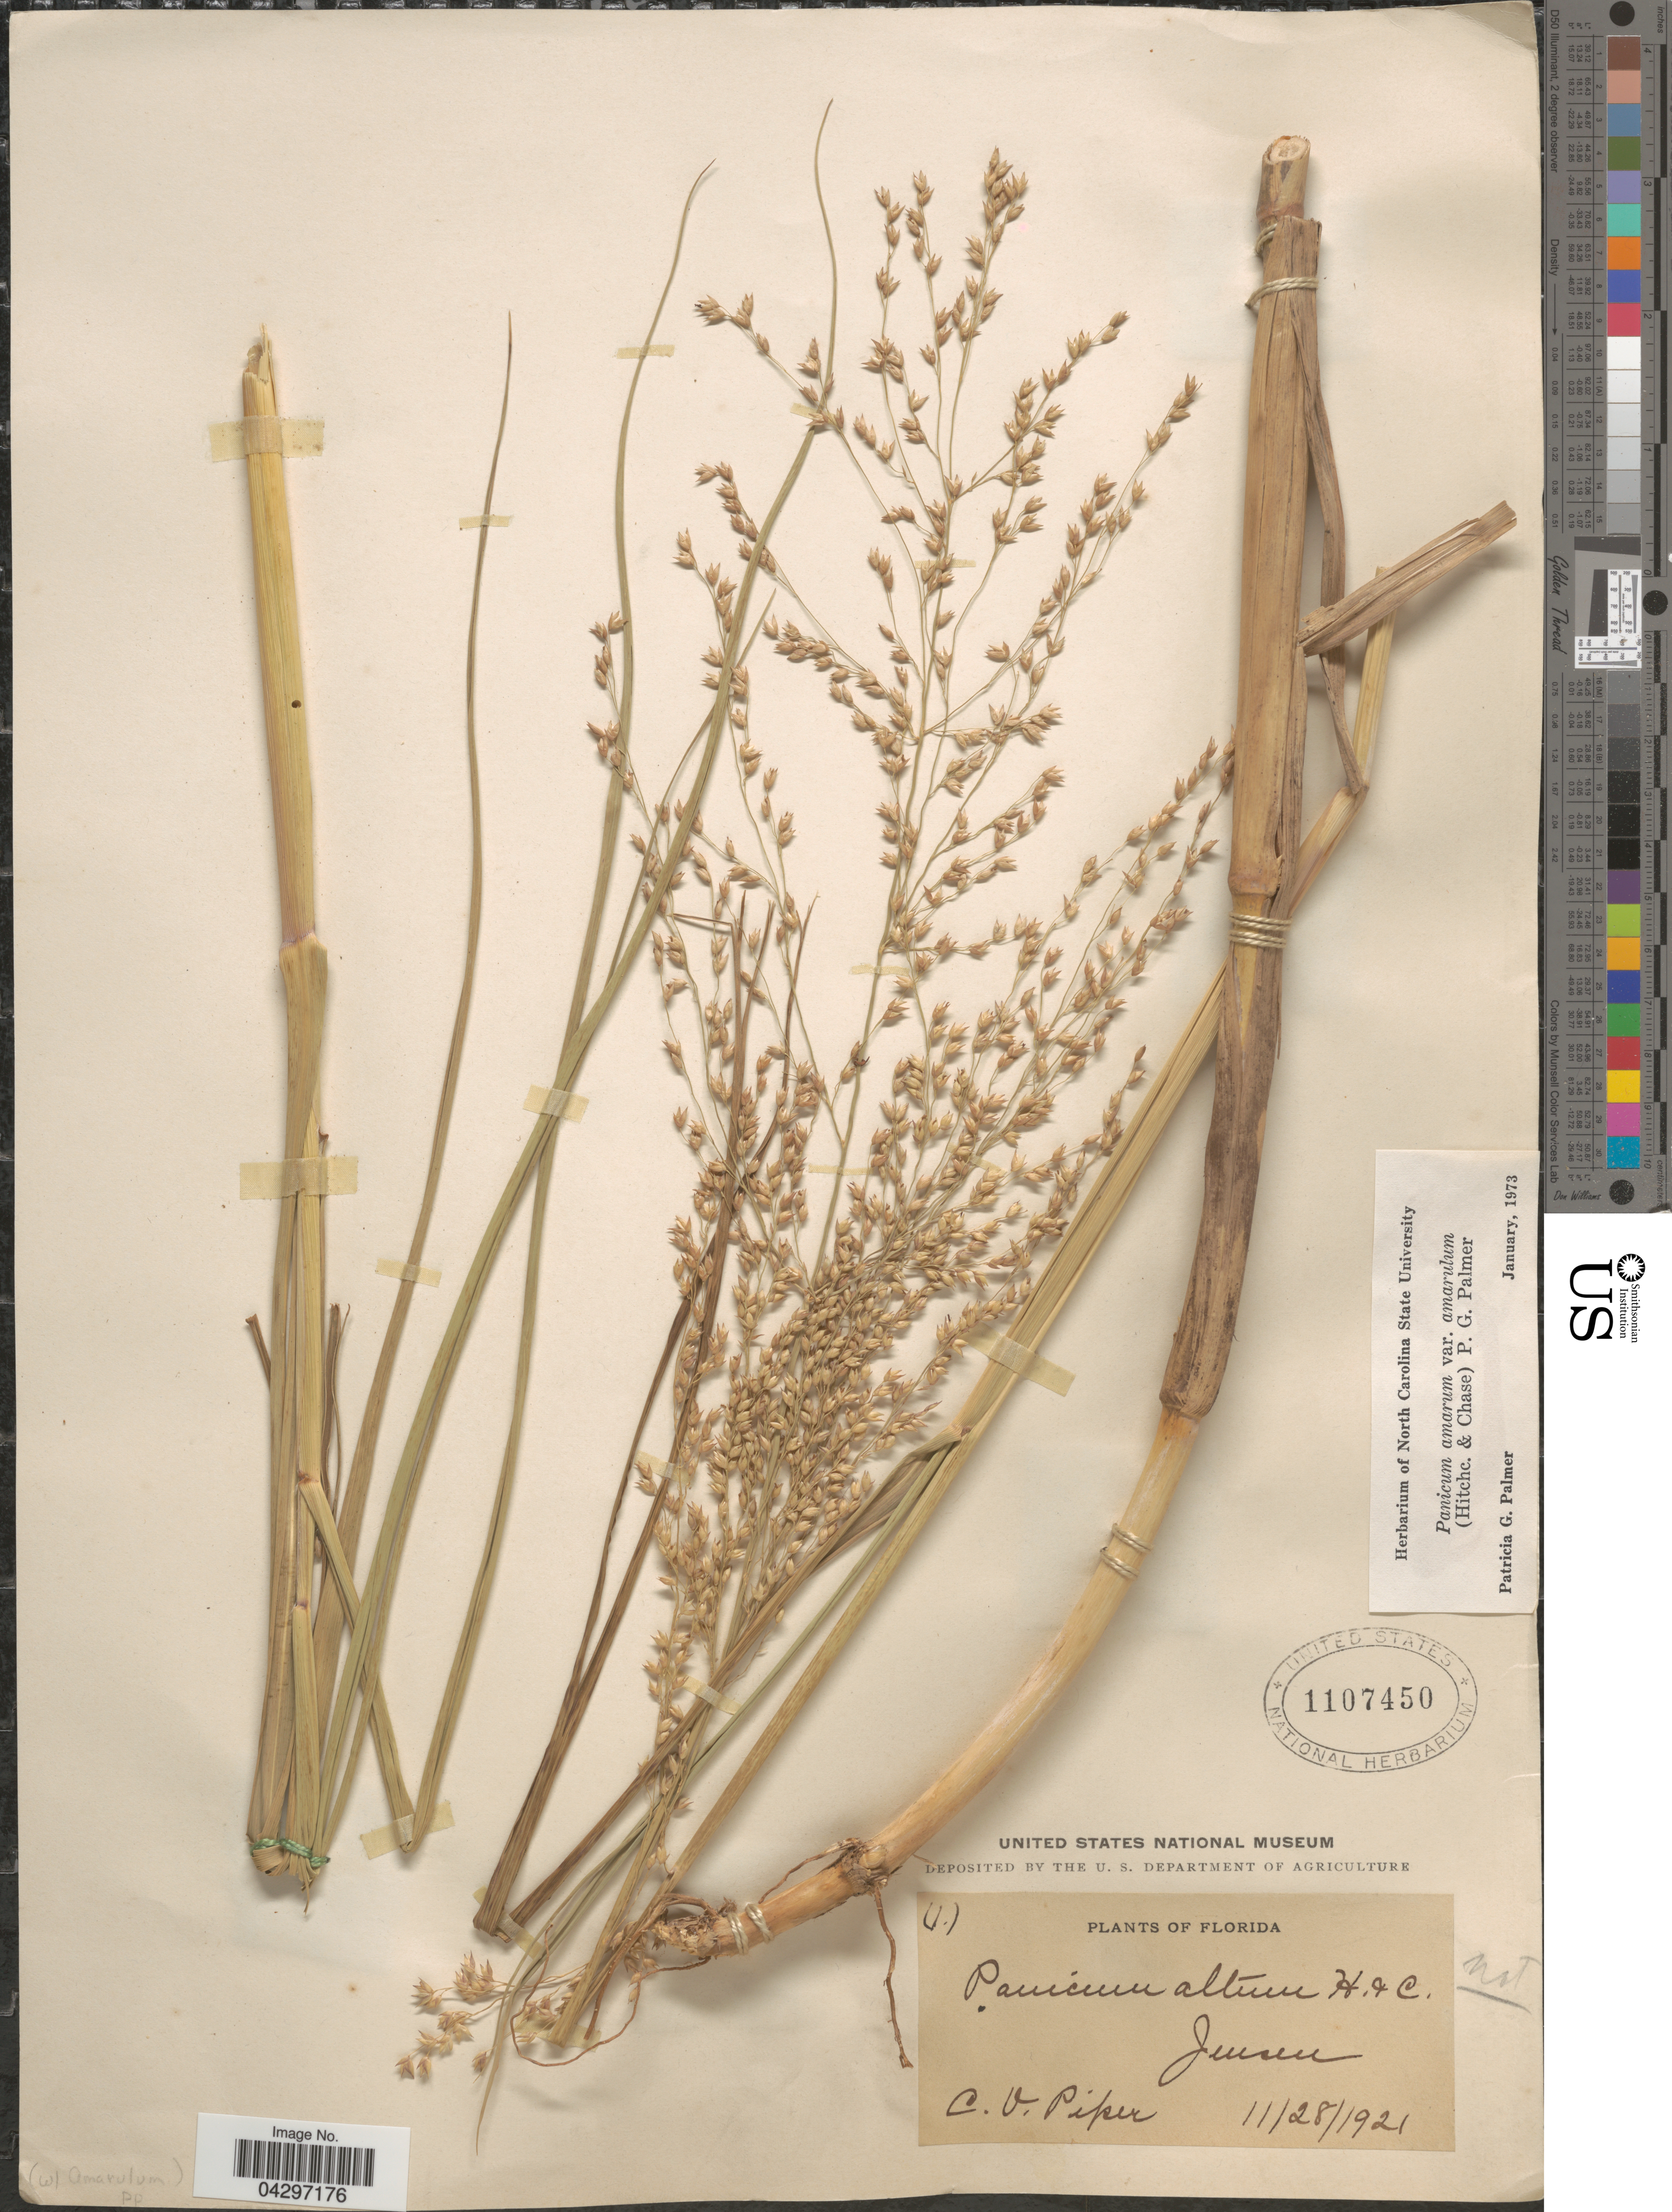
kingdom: Plantae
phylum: Tracheophyta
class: Liliopsida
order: Poales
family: Poaceae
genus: Panicum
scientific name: Panicum amarum var. amarulum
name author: (Hitchc. & Chase) Freckmann & Lelong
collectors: C. V. Piper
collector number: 1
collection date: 1921-11-28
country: United States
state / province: Florida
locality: Jensen.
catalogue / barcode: US 1107450